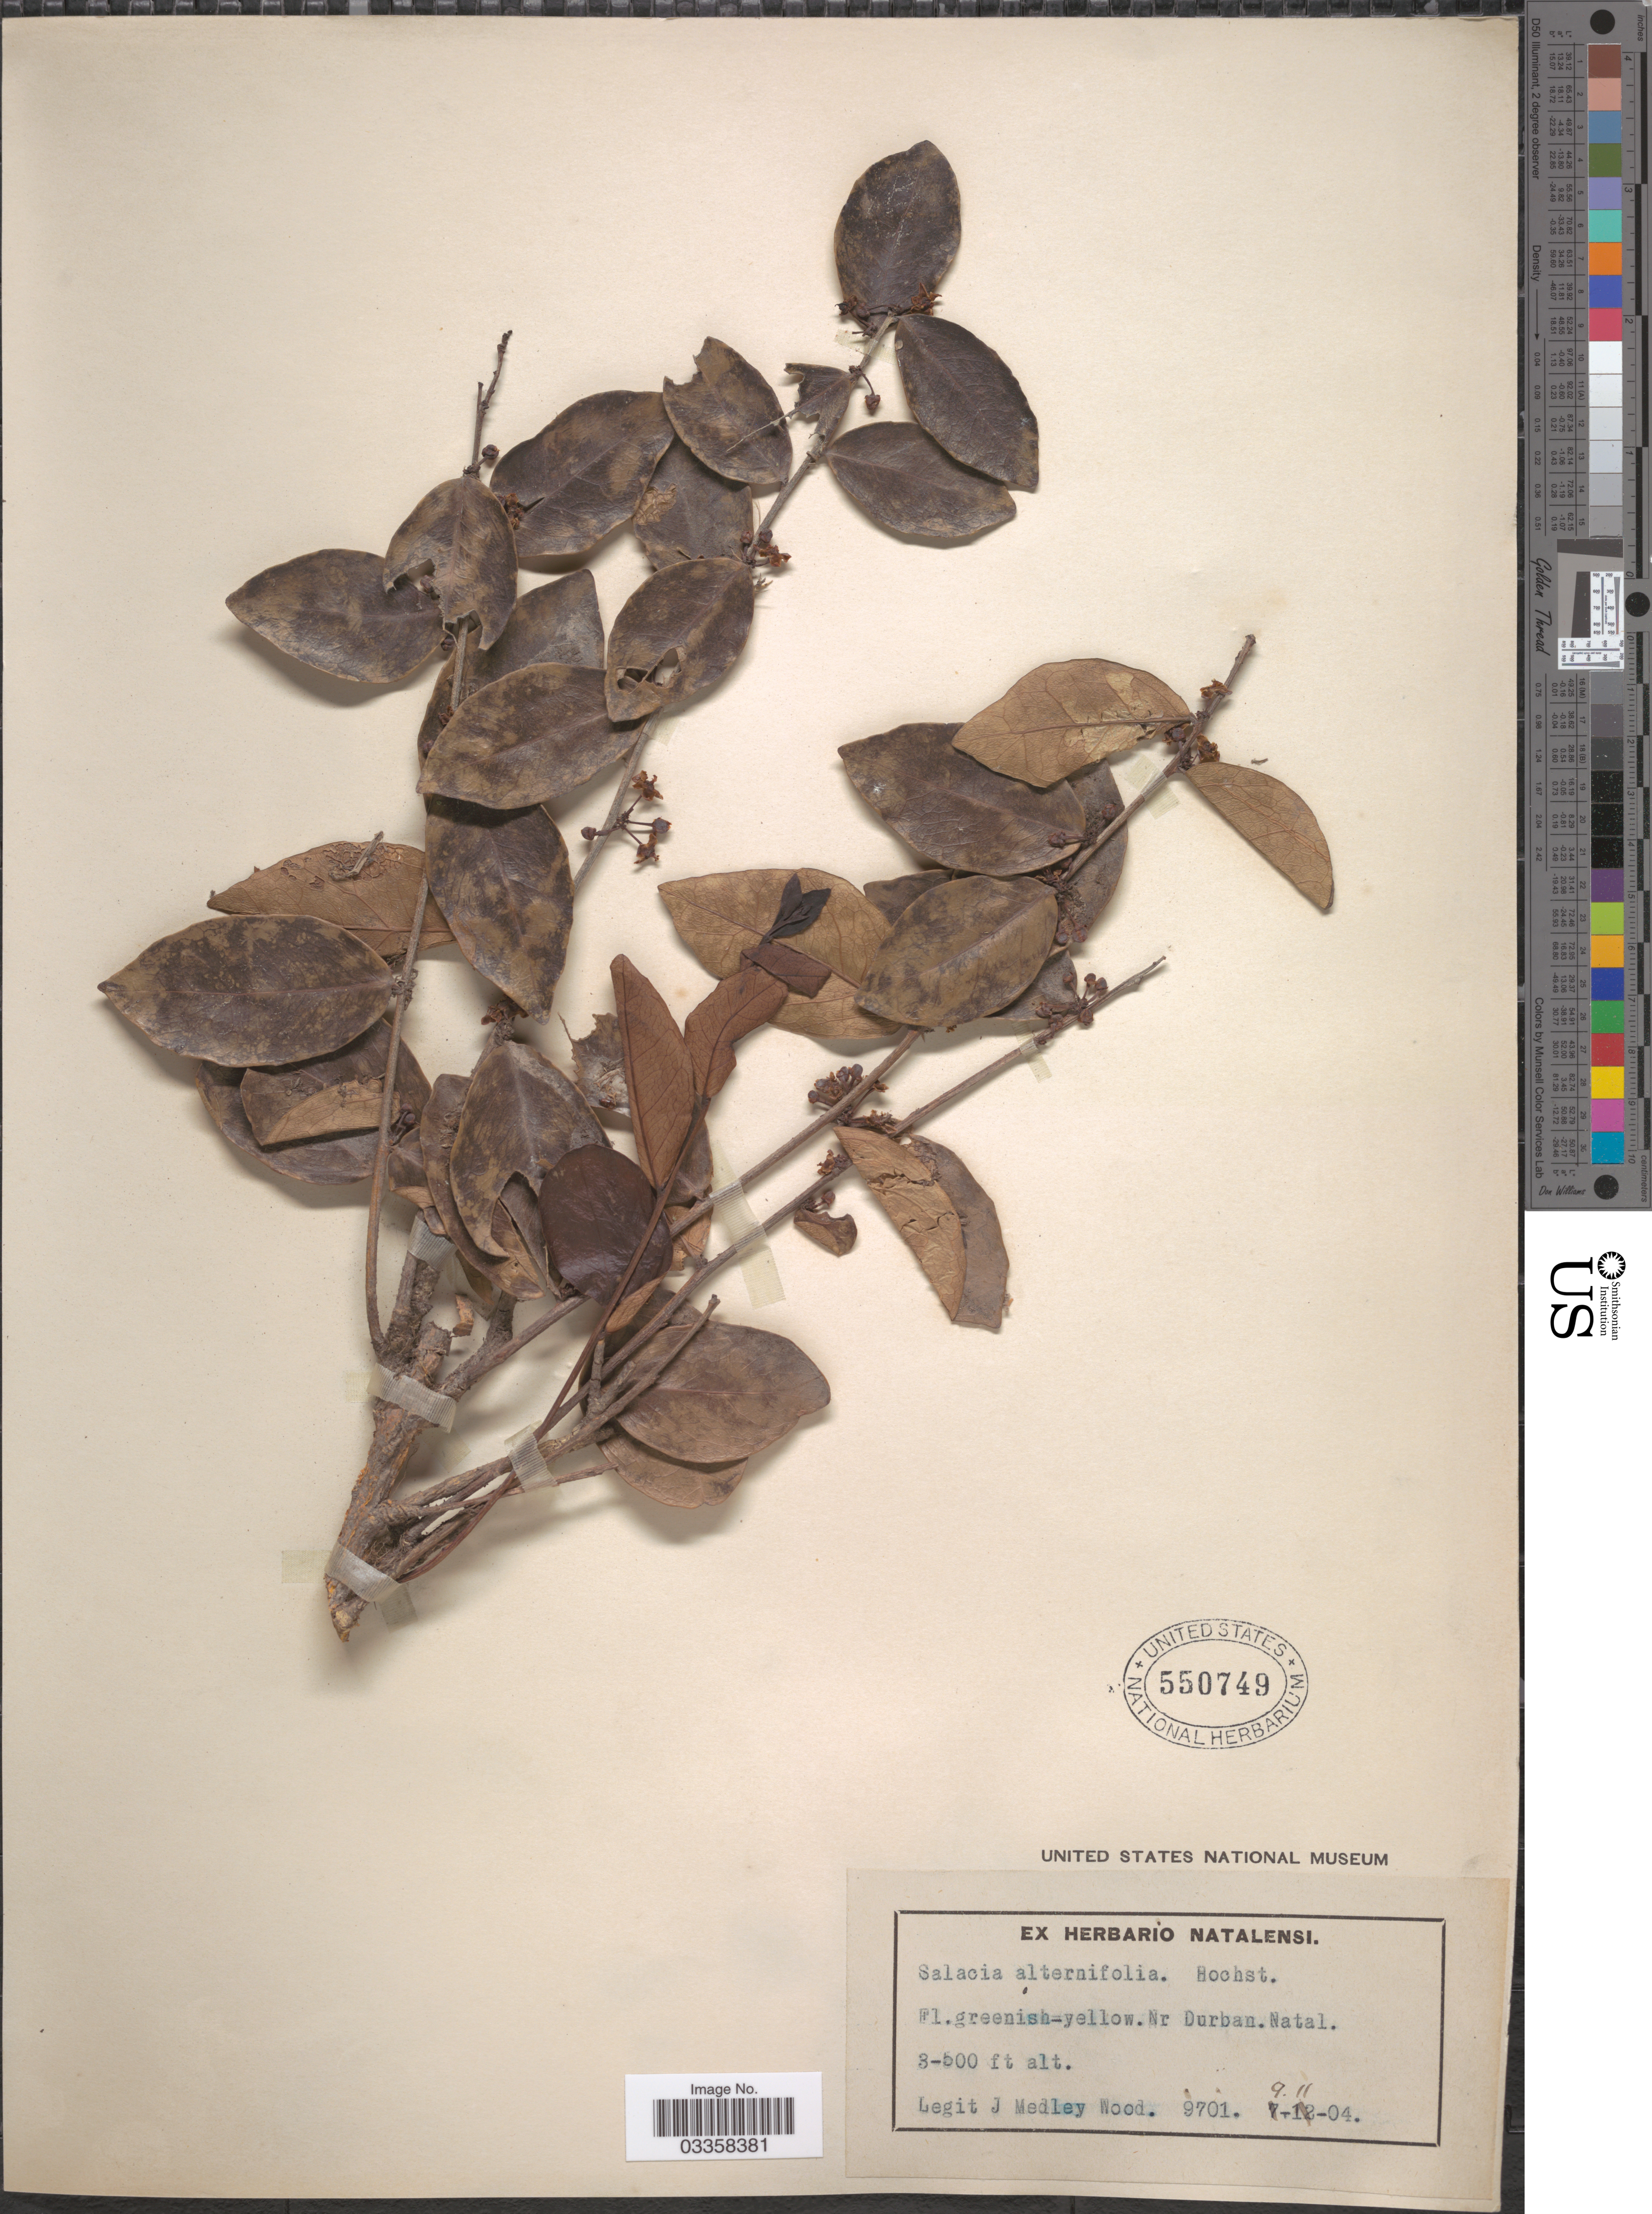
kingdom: Plantae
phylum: Tracheophyta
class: Magnoliopsida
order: Celastrales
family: Celastraceae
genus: Salacia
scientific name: Salacia alternifolia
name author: Hochst.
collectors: J. M. Wood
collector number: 9701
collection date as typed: Transcribed d/m/y: 9/11/4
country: South Africa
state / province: KwaZulu-Natal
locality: Nr. Durban. Natal.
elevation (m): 91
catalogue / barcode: US 550749